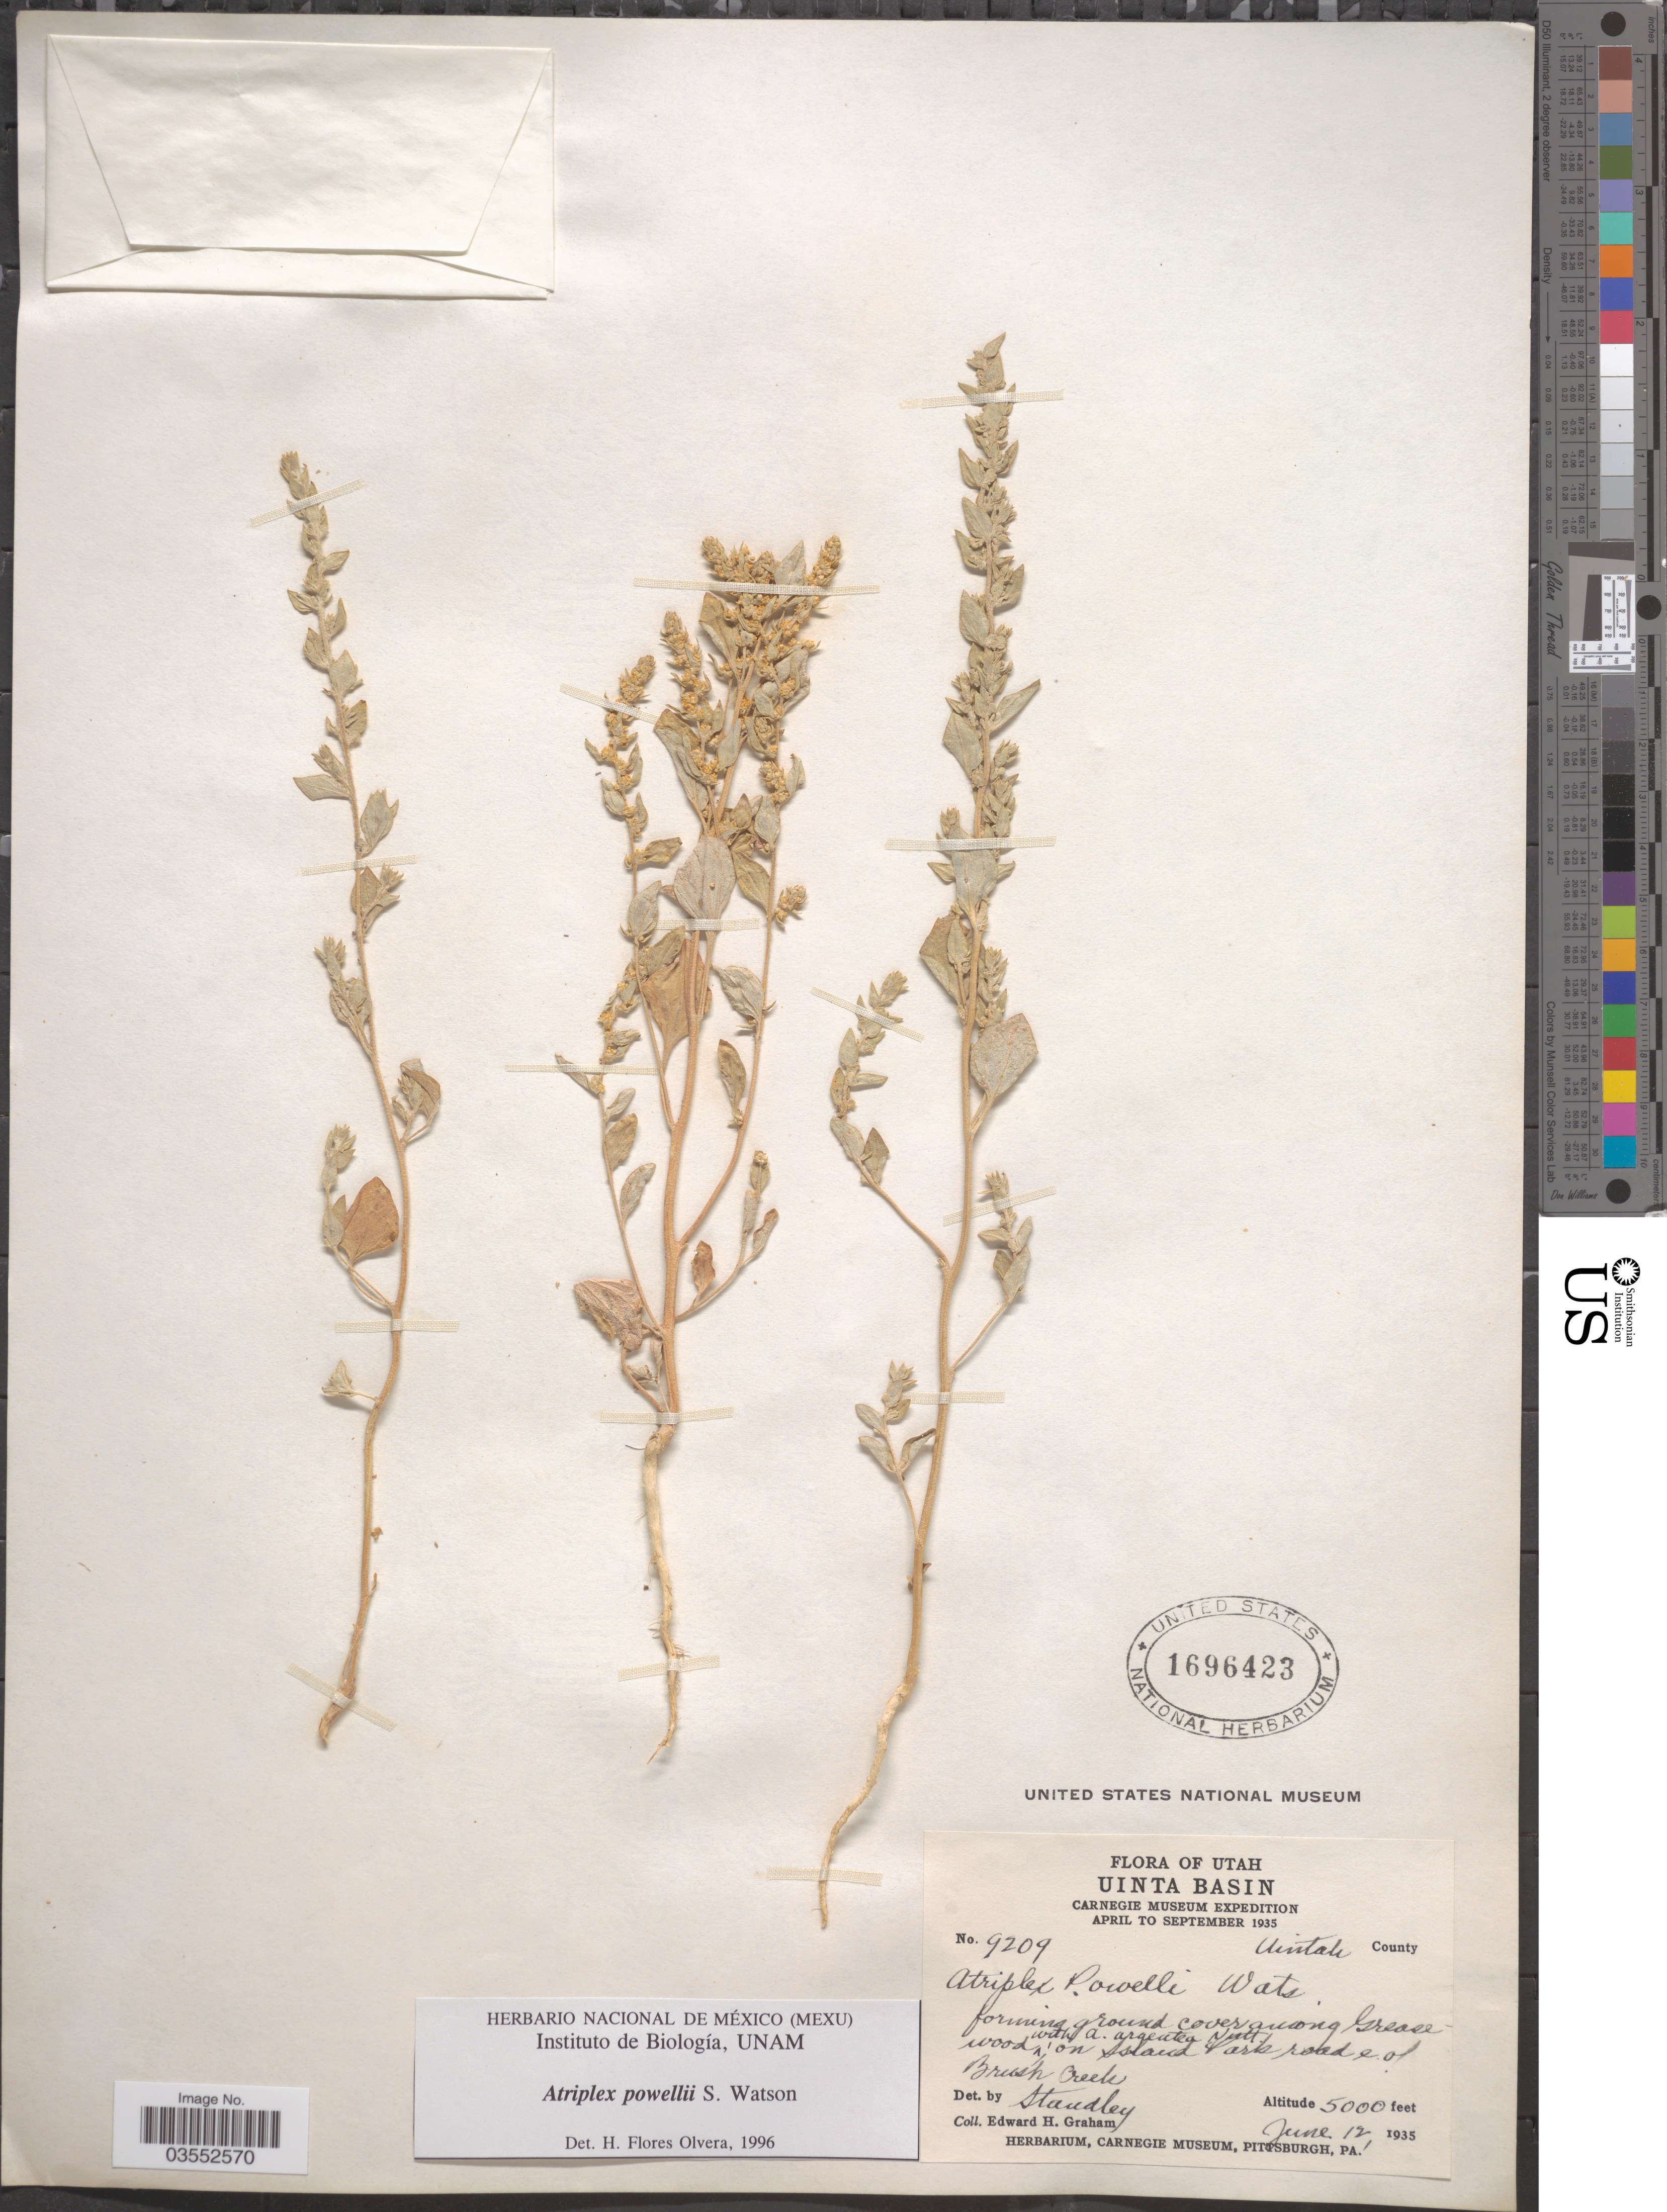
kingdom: Plantae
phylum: Tracheophyta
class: Magnoliopsida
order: Caryophyllales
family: Amaranthaceae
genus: Atriplex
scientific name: Atriplex powellii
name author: S. Watson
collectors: E. H. Graham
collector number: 9209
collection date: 1935-06-12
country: United States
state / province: Utah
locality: Uinta Basin. Uintah County. Island Park road e. of Brush Creek.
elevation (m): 1524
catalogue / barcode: US 1696423